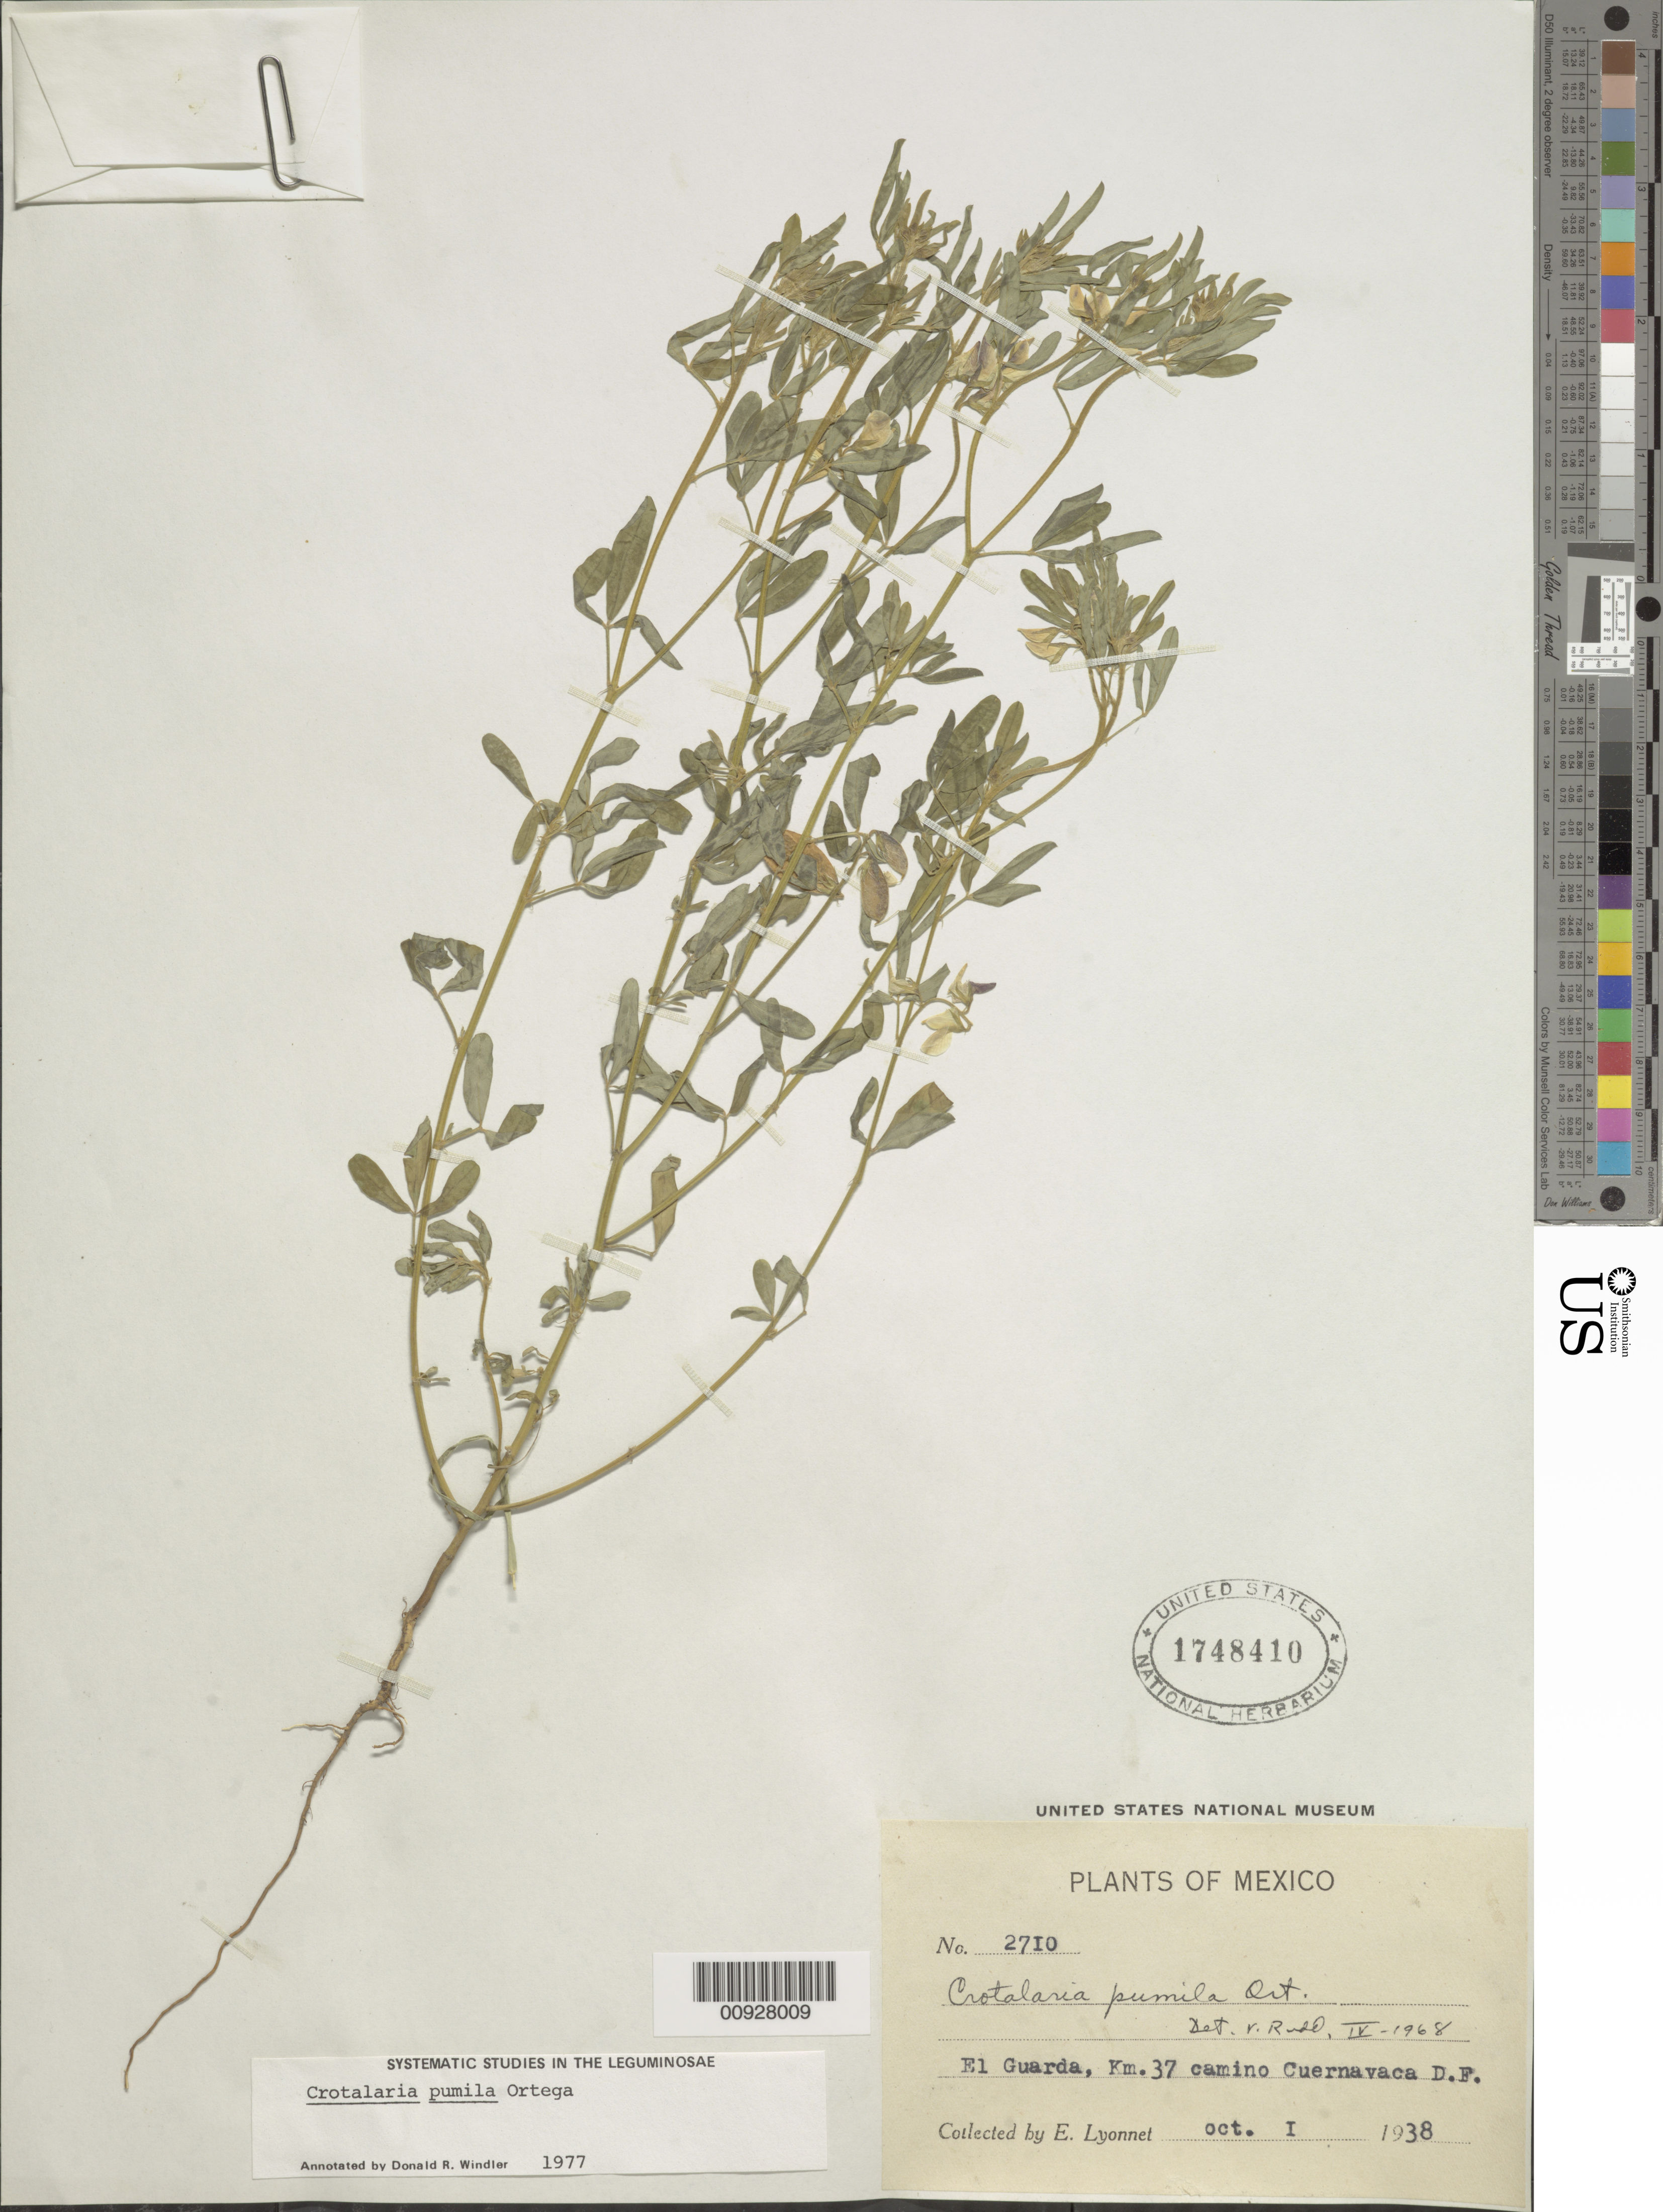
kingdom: Plantae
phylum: Tracheophyta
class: Magnoliopsida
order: Fabales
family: Fabaceae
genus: Crotalaria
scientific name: Crotalaria pumila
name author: Ortega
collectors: Bro. E. Lyonnet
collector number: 2710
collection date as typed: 01 Oct 1938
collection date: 1938-10-01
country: Mexico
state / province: Distrito Federal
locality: El Guarda, Km. 37 camino Cuernavaca, D.F.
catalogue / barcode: US 1748410